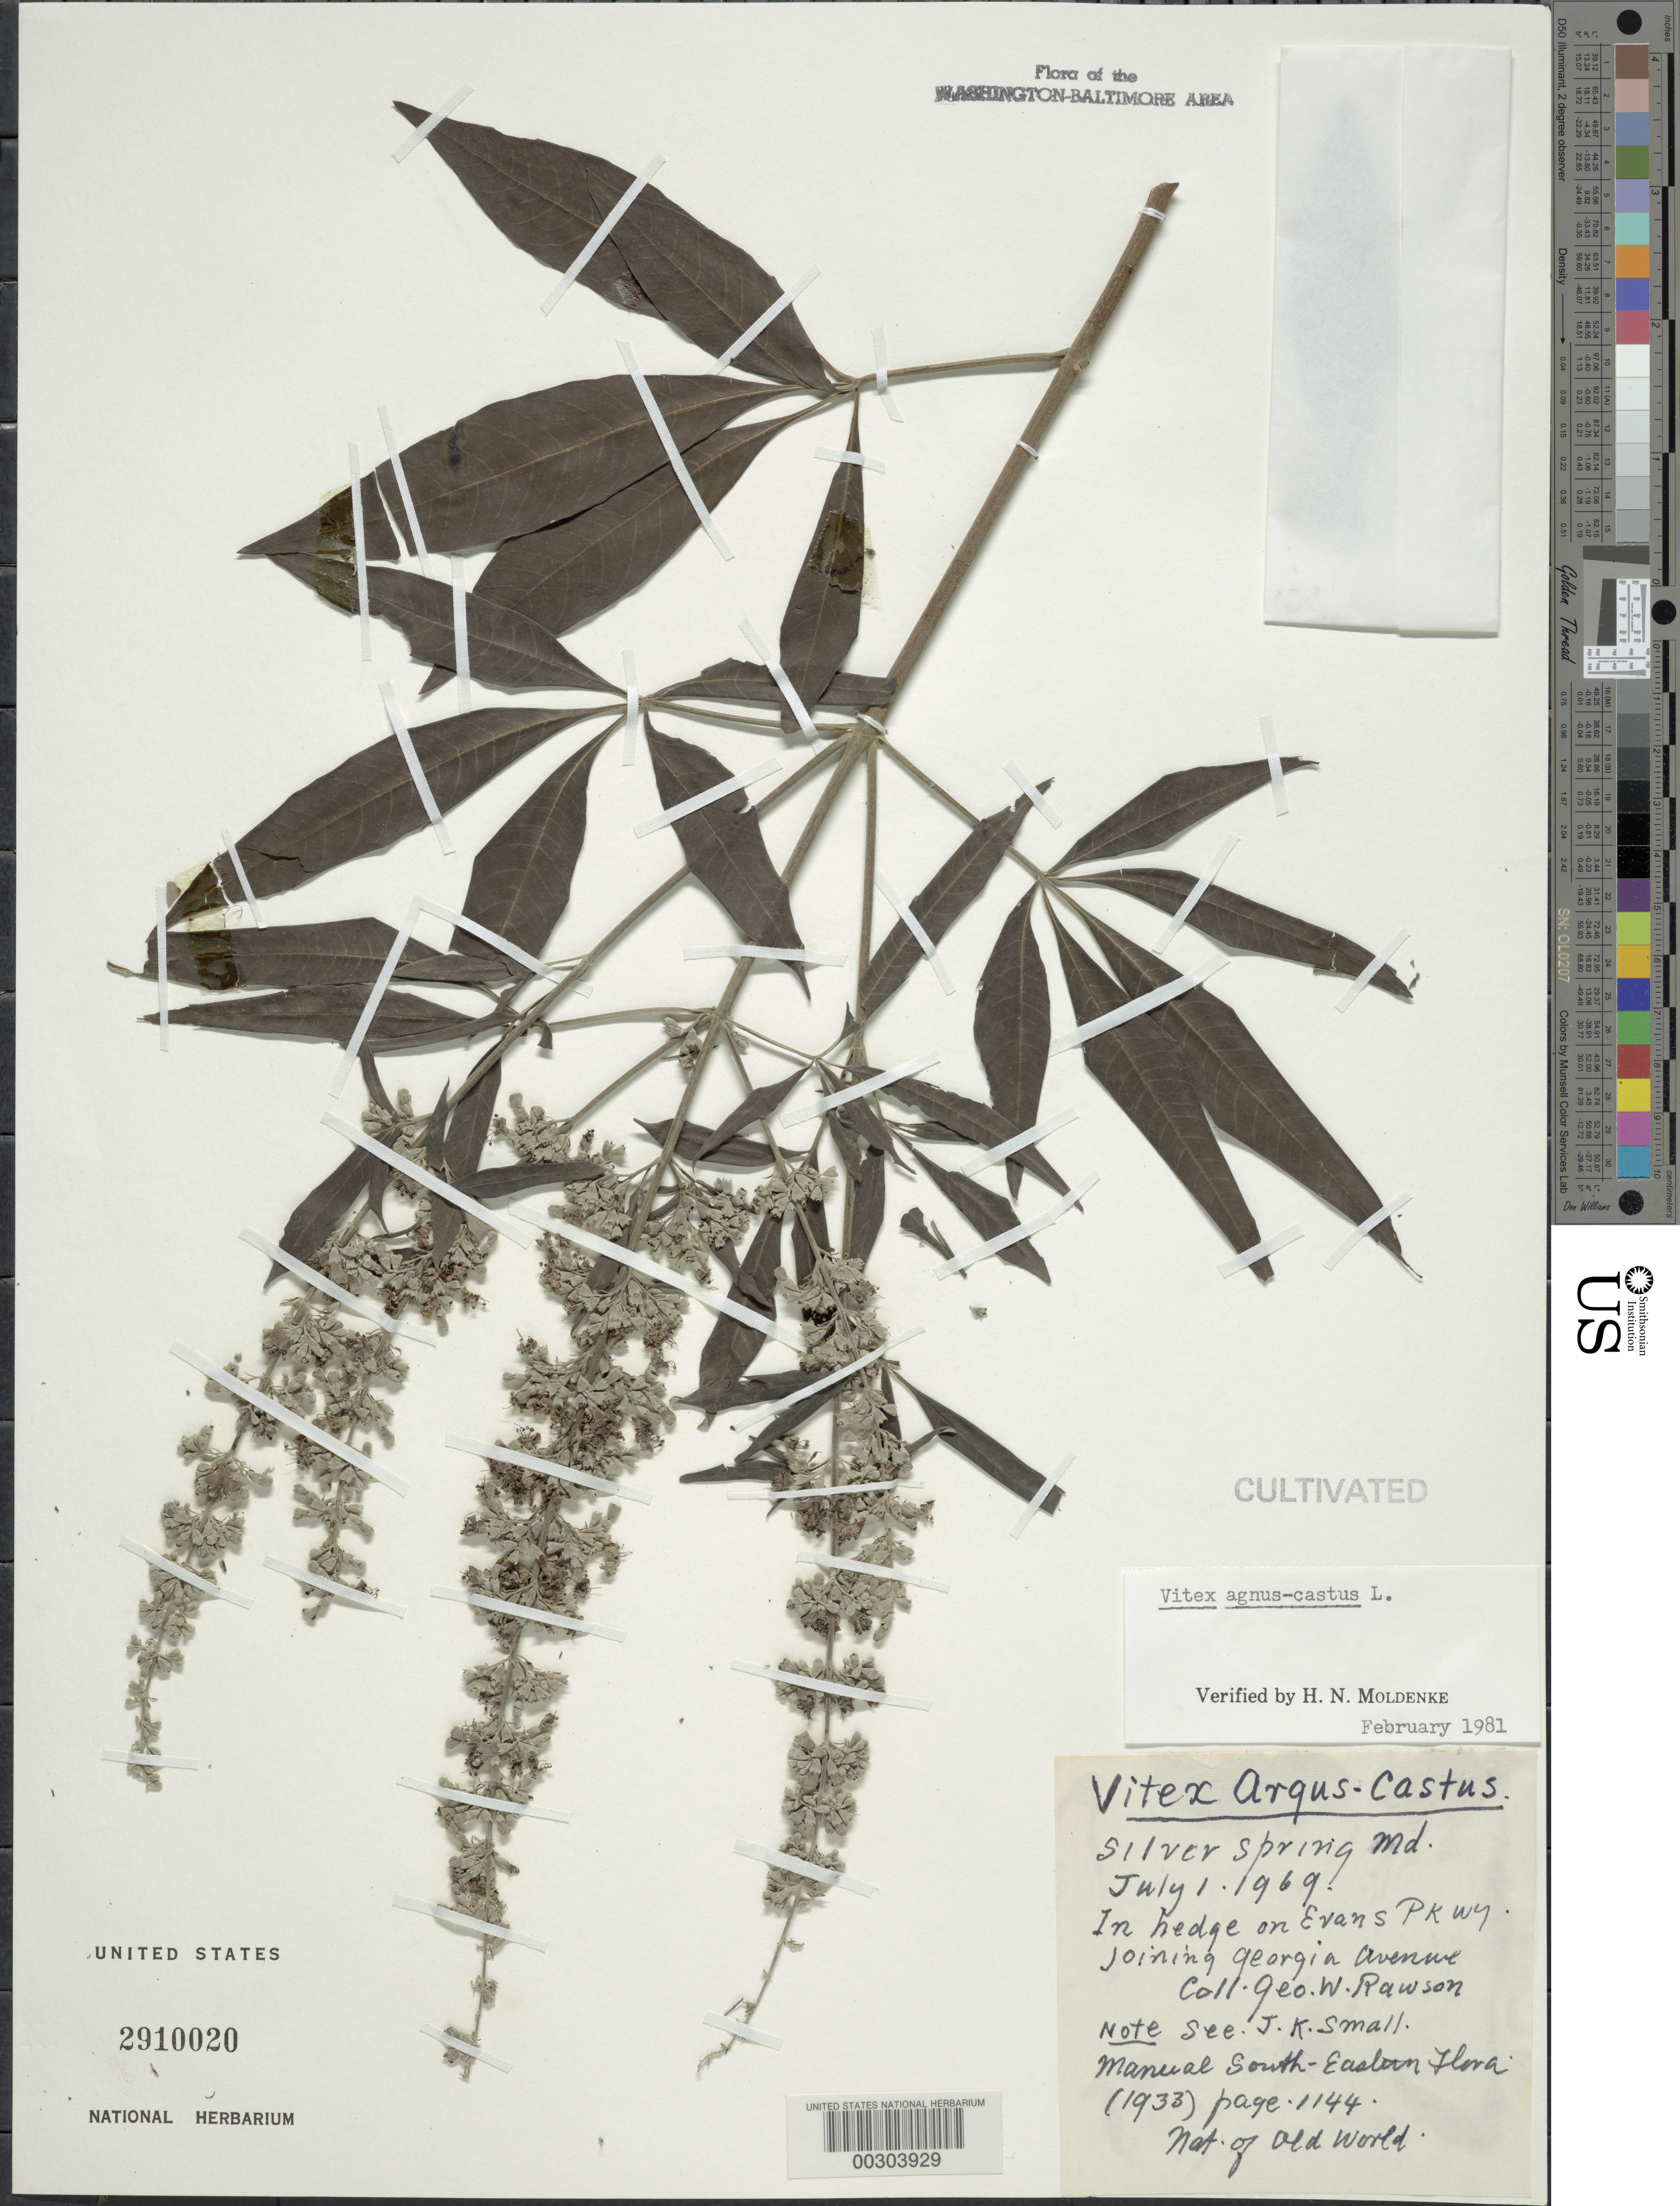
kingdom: Plantae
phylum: Tracheophyta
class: Magnoliopsida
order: Lamiales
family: Lamiaceae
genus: Vitex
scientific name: Vitex agnus-castus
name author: L.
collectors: G. W. Rawson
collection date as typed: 01 Jul 1969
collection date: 1969-07-01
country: United States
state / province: Maryland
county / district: Montgomery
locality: Silver Spring, on Evans Pkwy, joining Georgia Ave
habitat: In hedge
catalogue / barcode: US 2910020